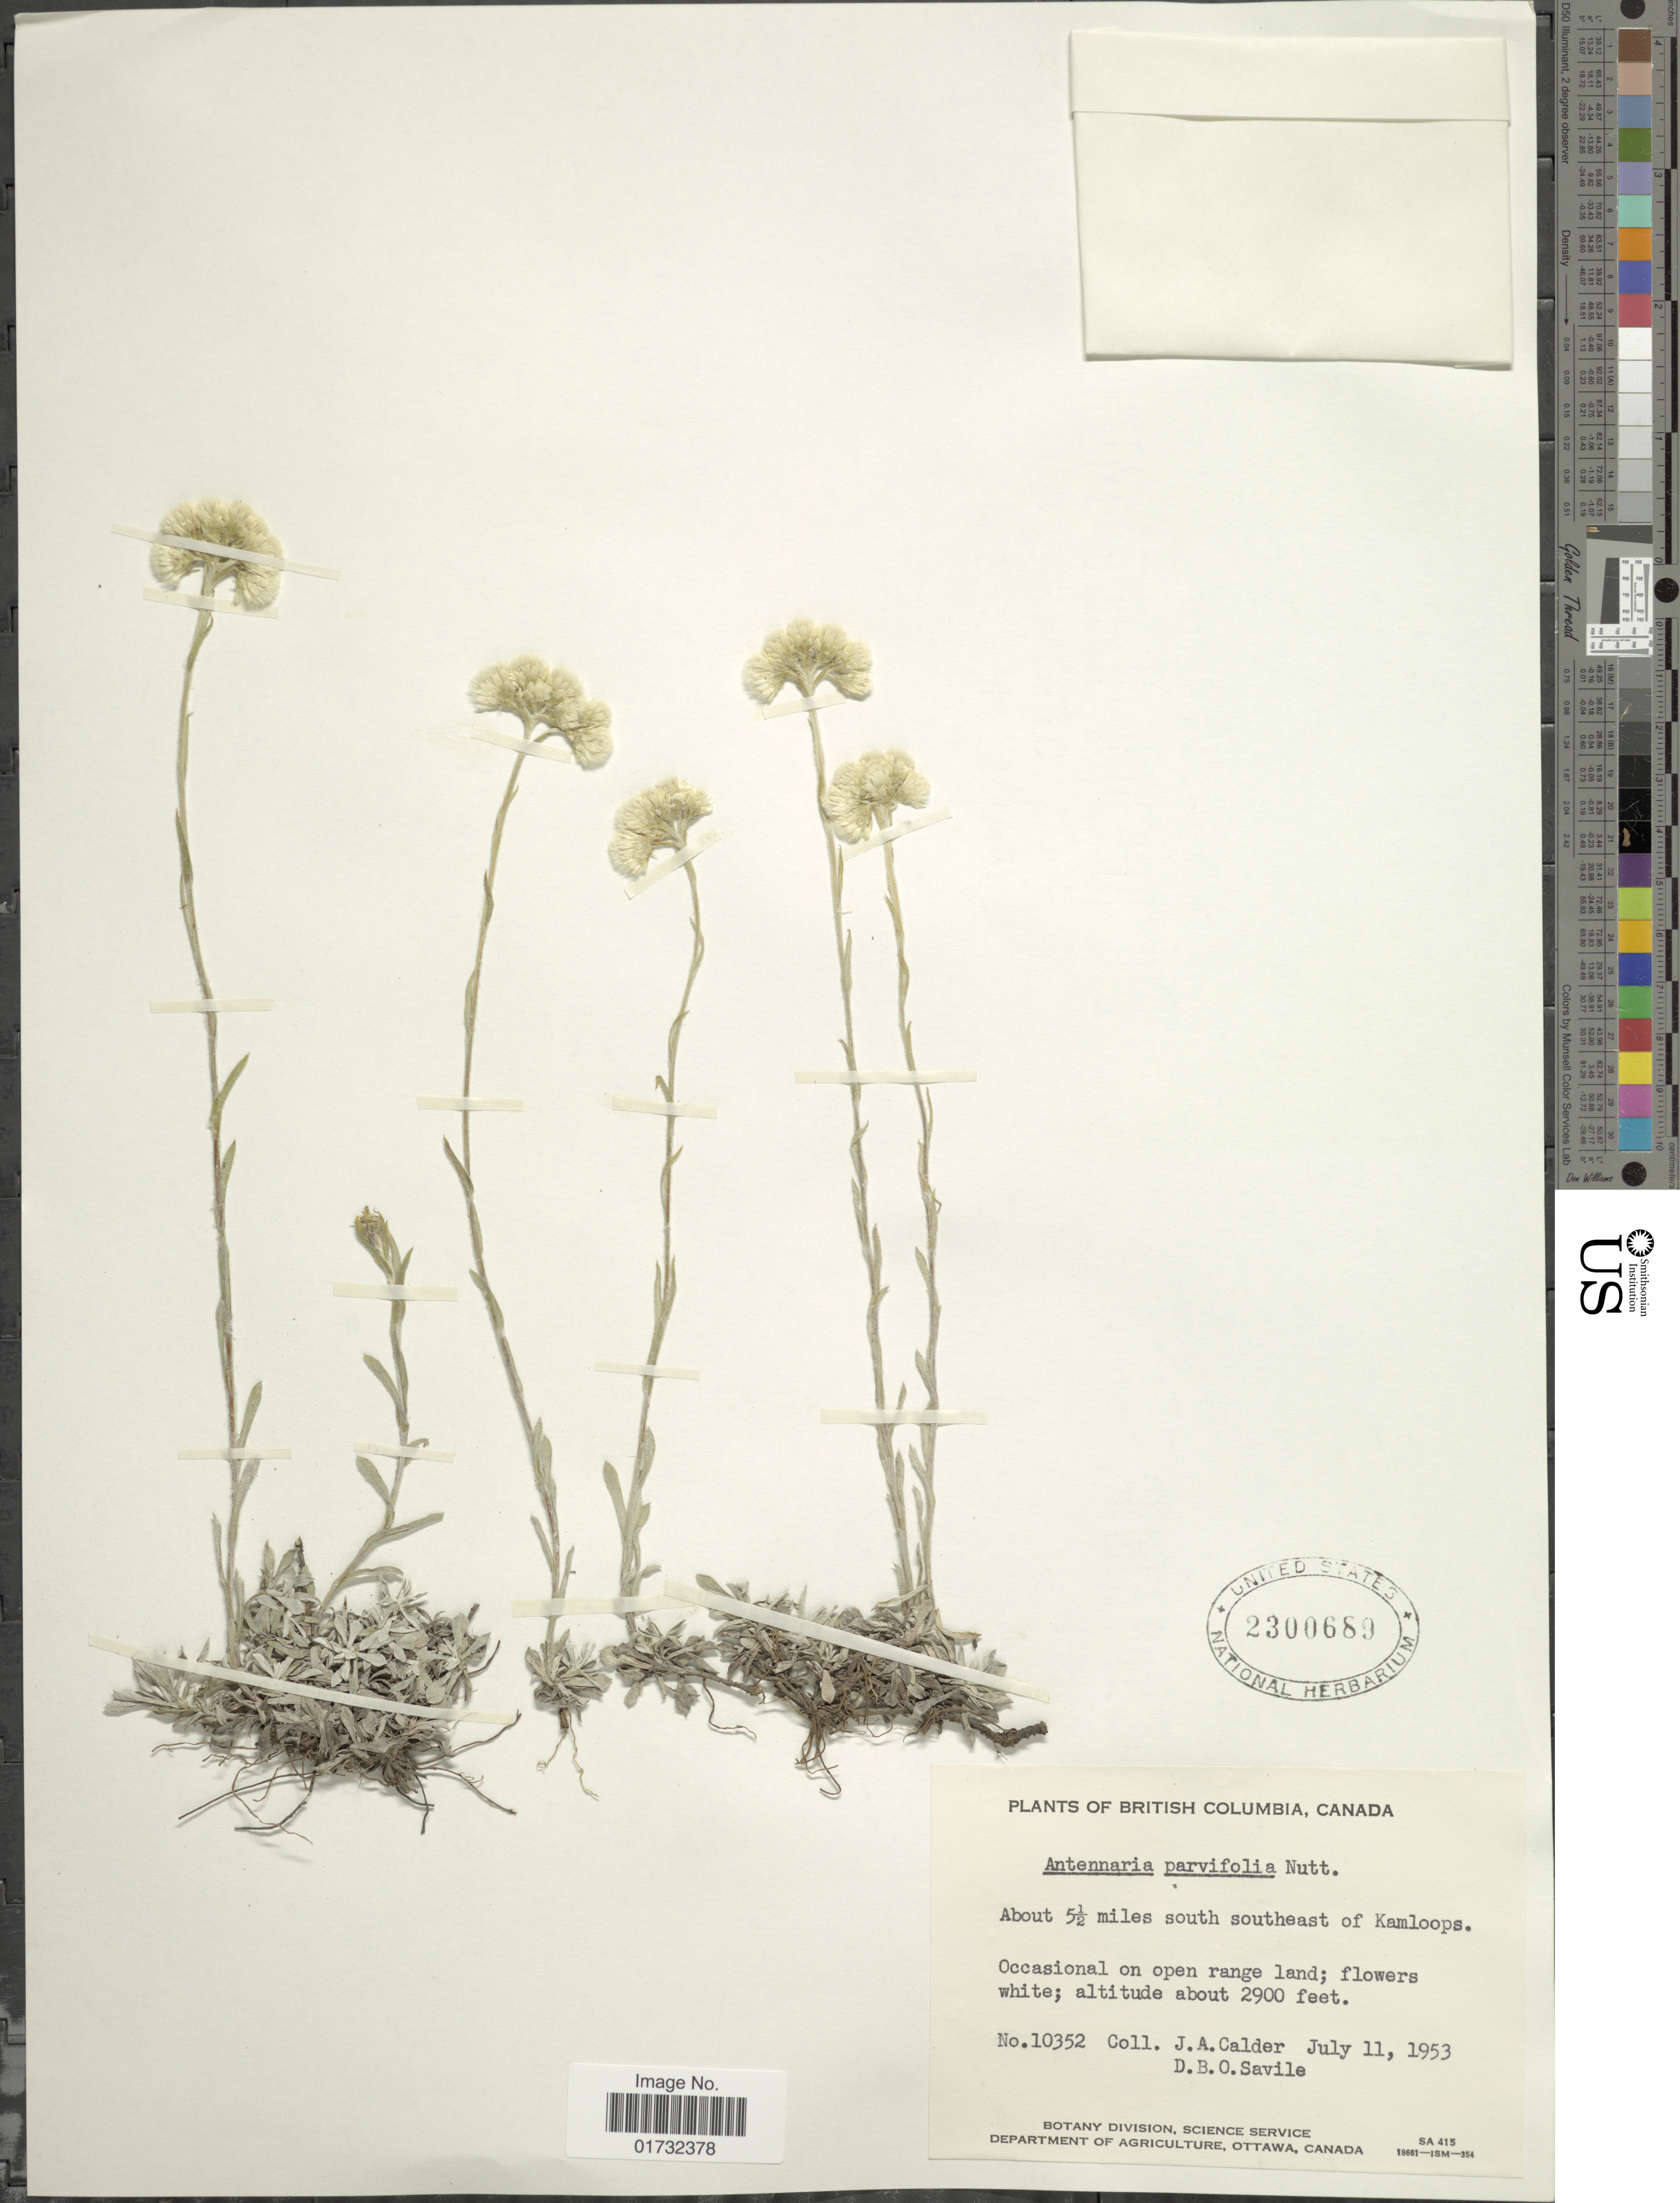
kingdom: Plantae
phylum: Tracheophyta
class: Magnoliopsida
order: Asterales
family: Asteraceae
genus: Antennaria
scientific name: Antennaria parvifolia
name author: Nutt.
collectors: J. A. Calder & D. Savile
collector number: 10352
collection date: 1953-07-11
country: Canada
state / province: British Columbia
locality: About 5½ miles south southeast of Kamloops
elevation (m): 884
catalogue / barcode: US 2300689